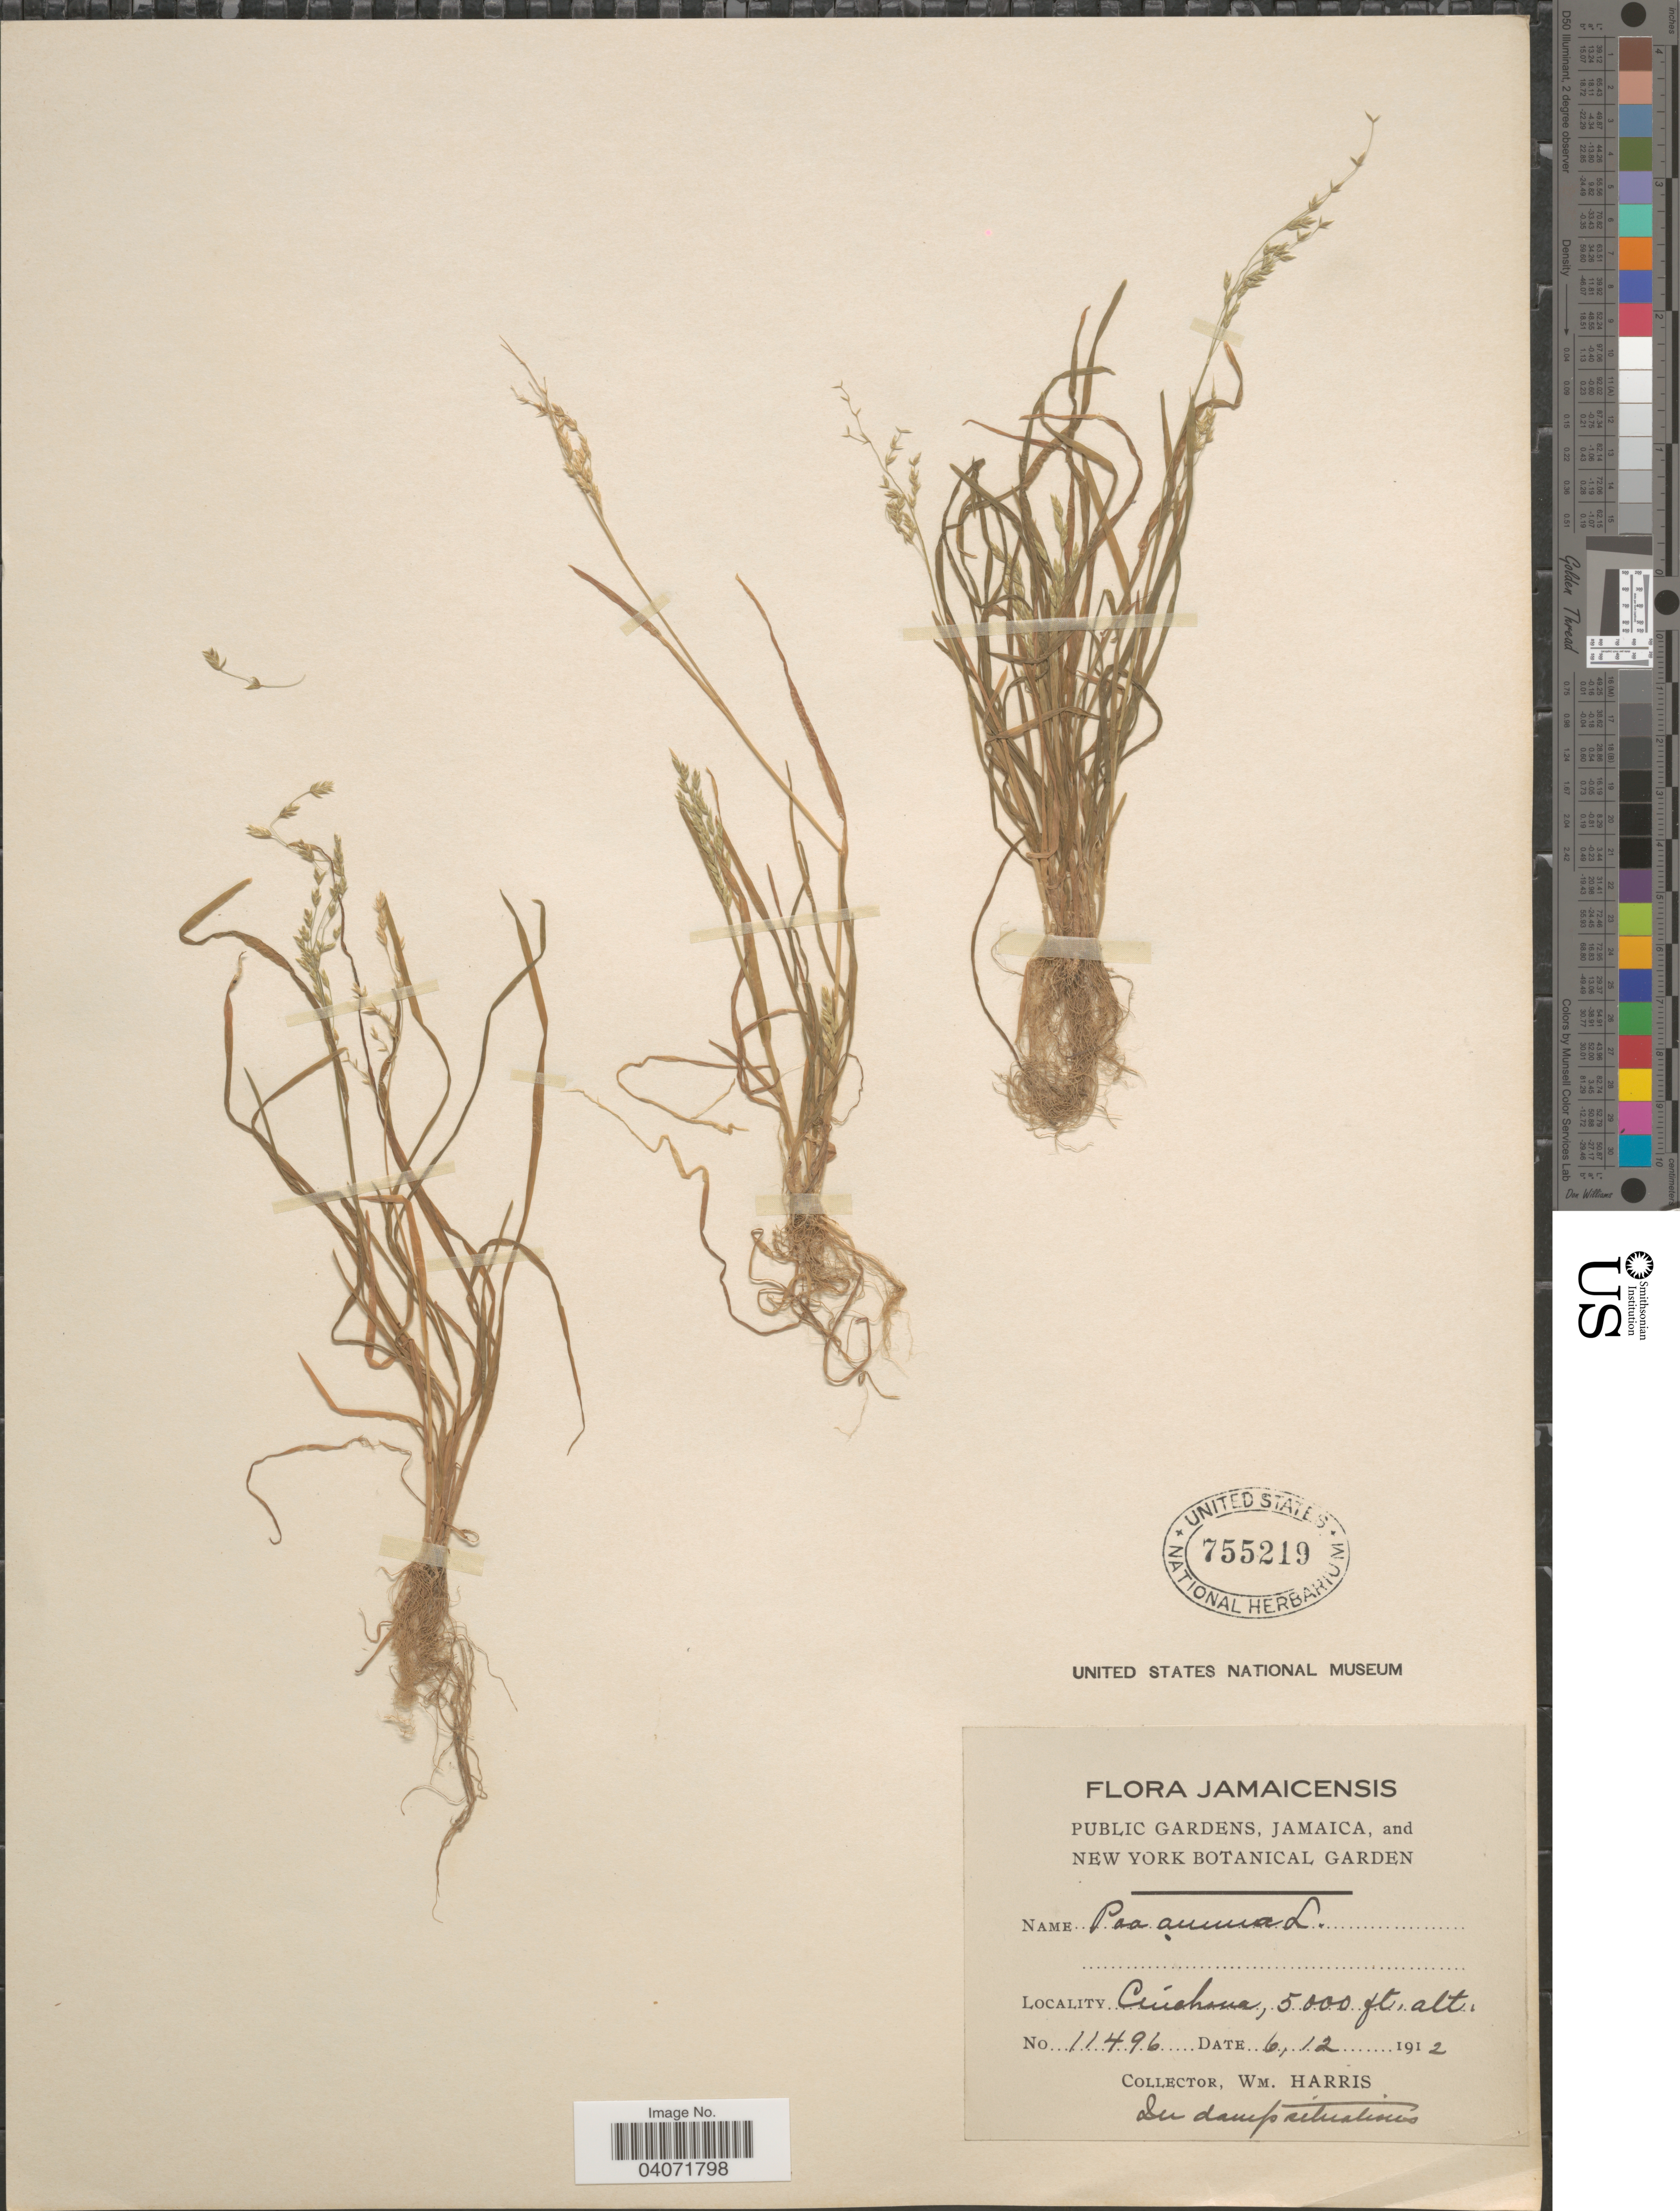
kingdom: Plantae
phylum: Tracheophyta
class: Liliopsida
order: Poales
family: Poaceae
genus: Poa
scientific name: Poa annua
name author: L.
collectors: W. Harris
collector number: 11496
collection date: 1912-12-06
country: Jamaica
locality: Cinchona.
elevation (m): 1524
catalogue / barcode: US 755219